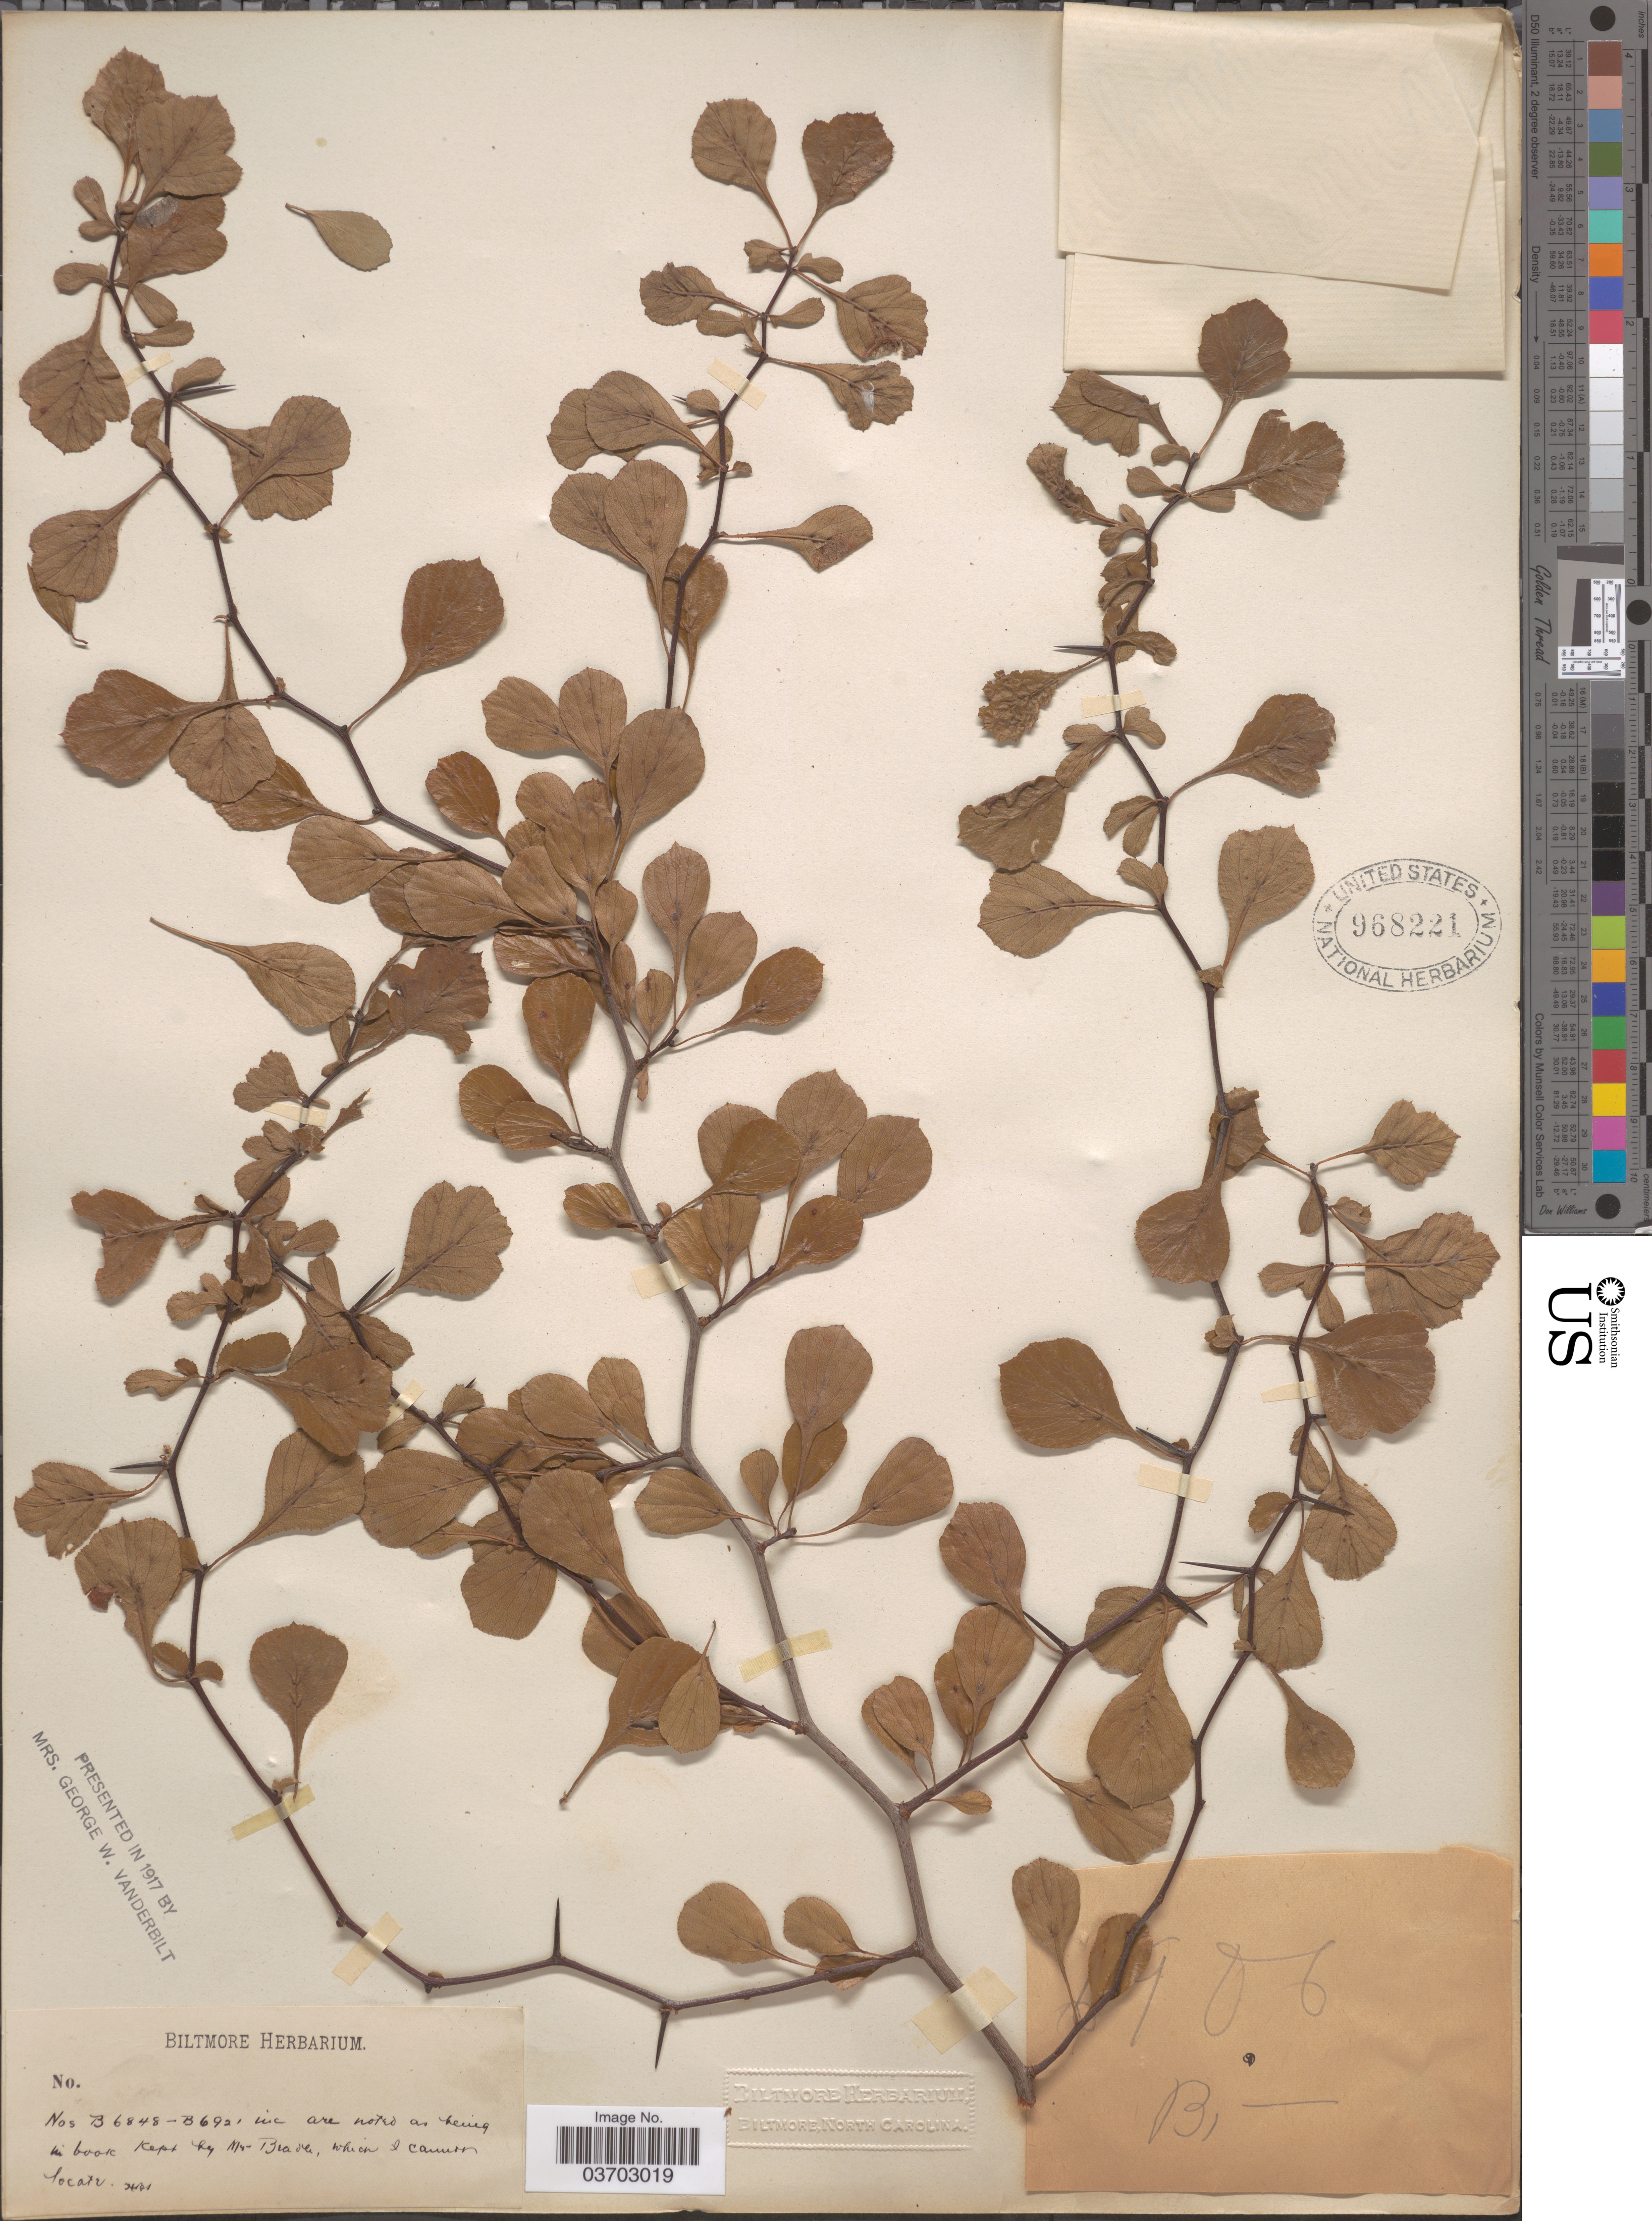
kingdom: Plantae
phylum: Tracheophyta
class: Magnoliopsida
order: Rosales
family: Rosaceae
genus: Crataegus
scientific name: Crataegus necopinata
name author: Pojark.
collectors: Beadle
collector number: B6848-B6921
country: United States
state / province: North Carolina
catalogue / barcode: US 968221